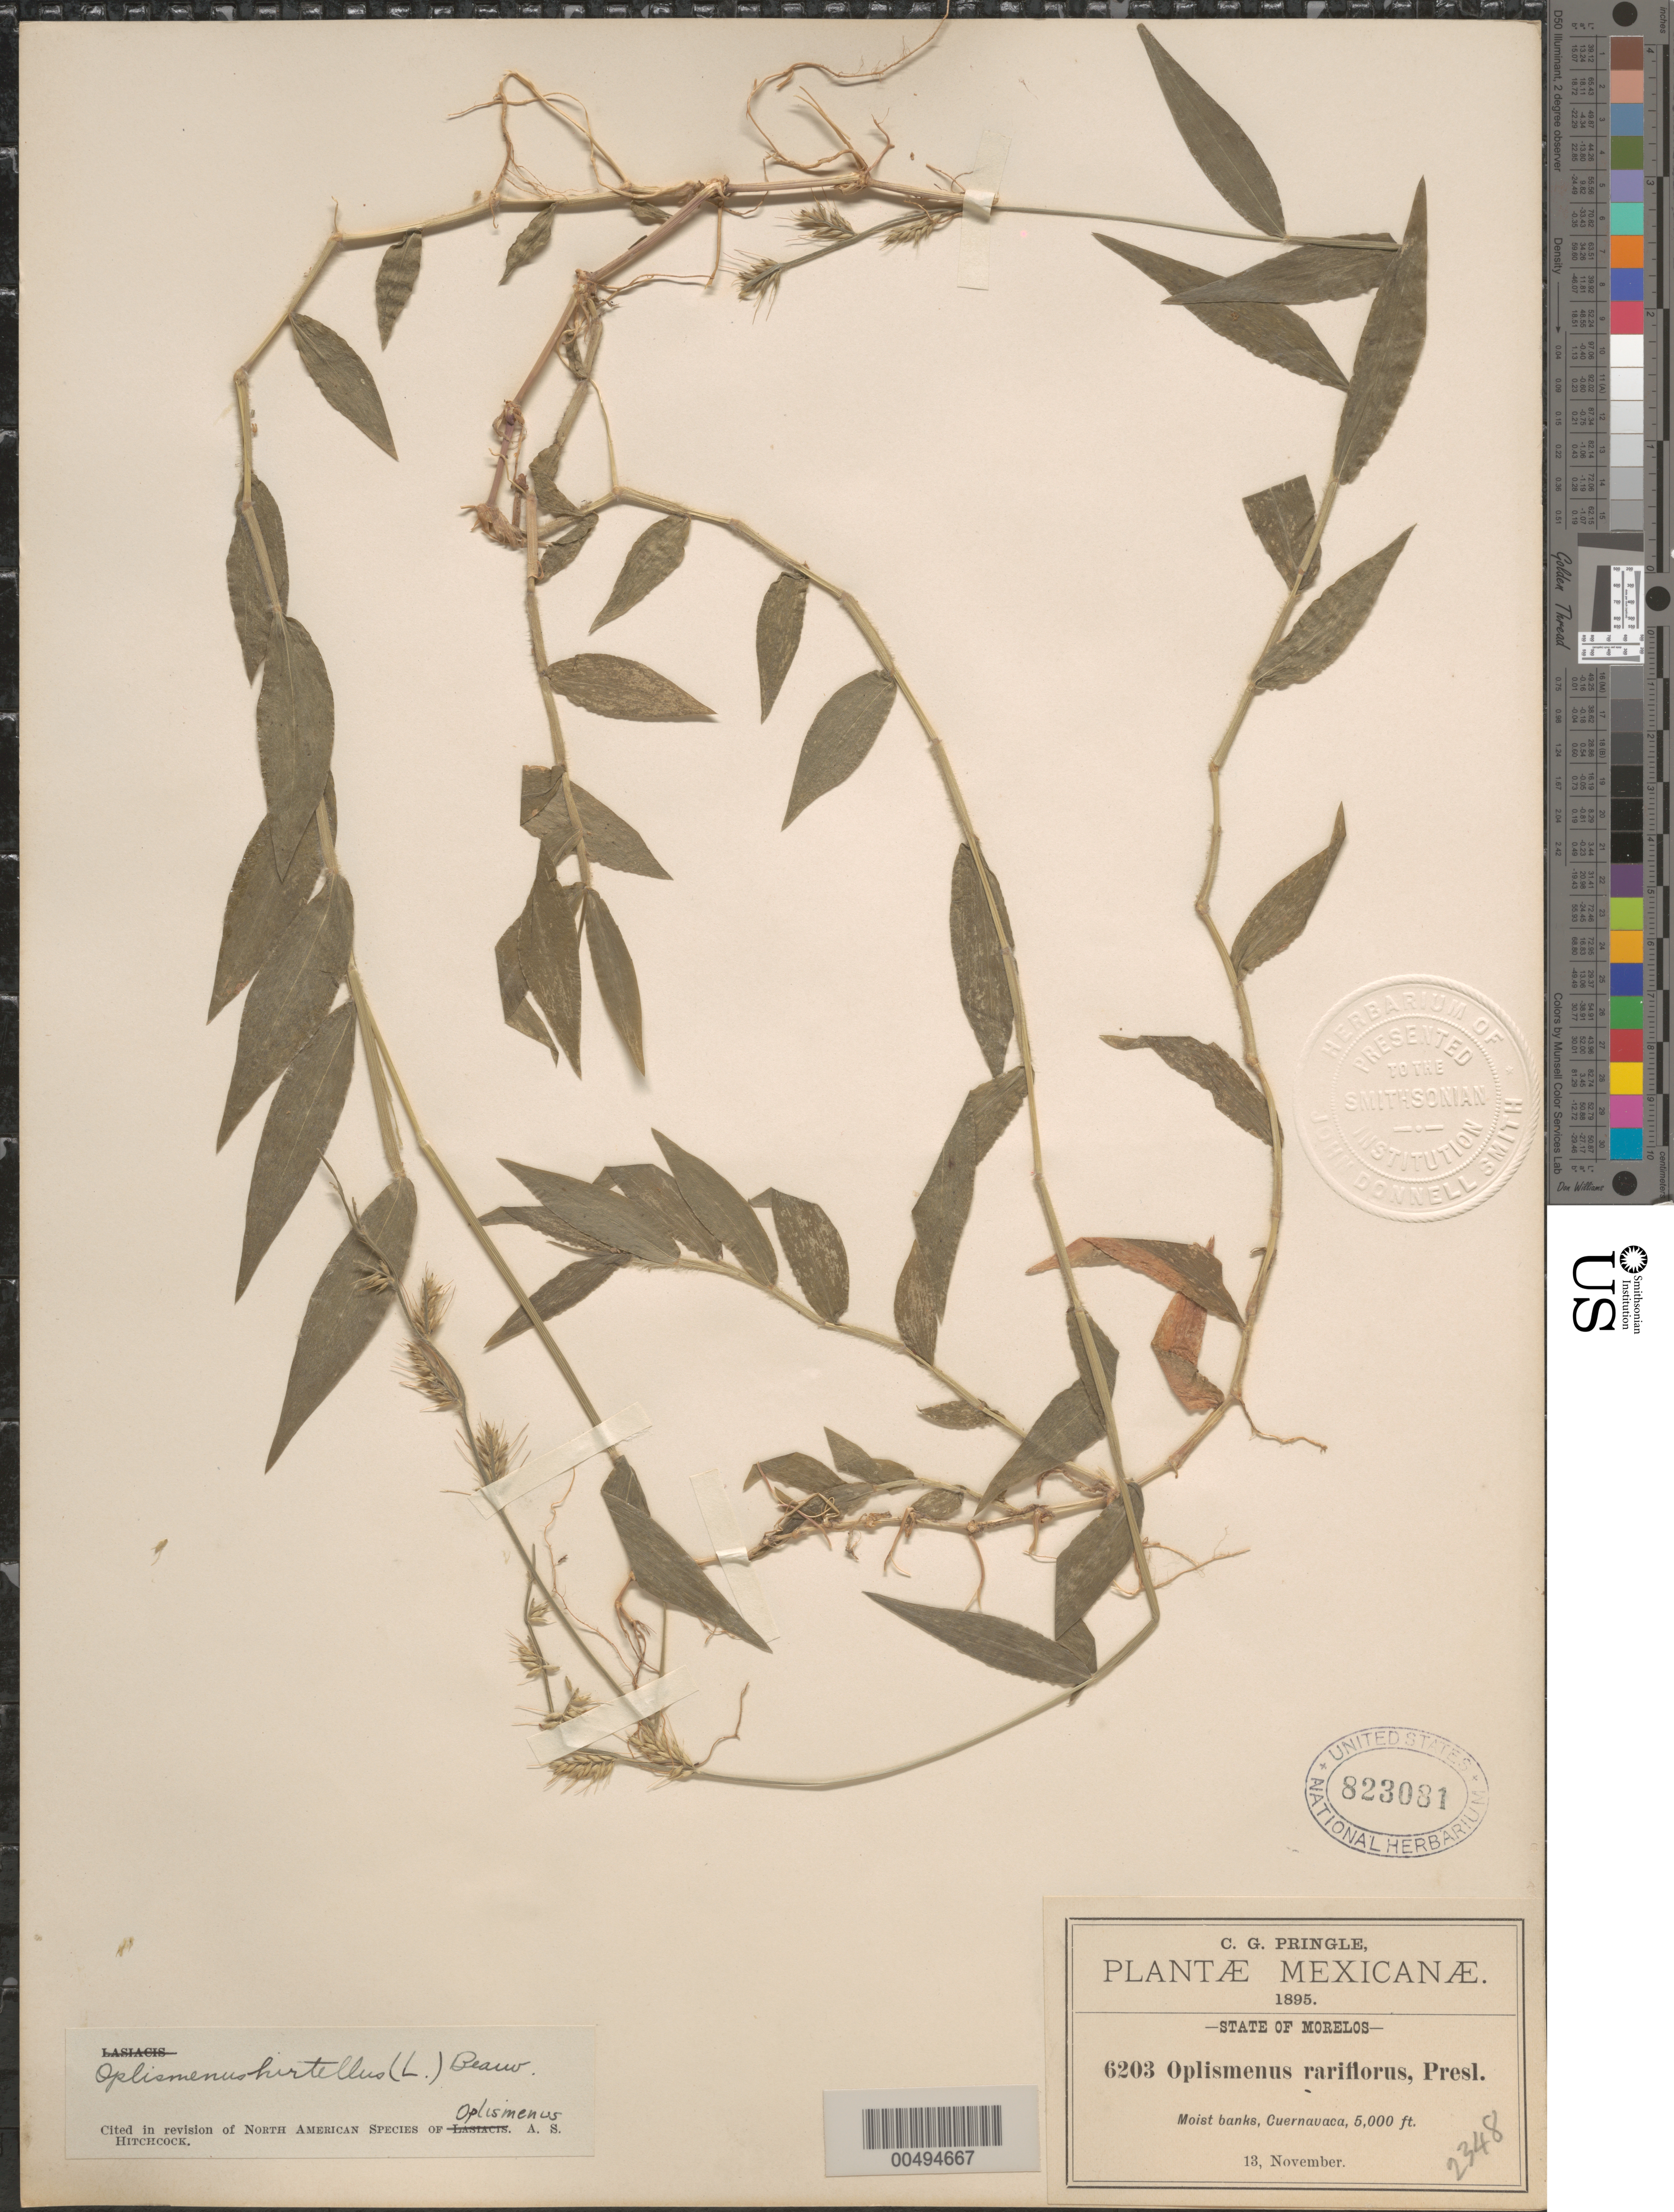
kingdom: Plantae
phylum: Tracheophyta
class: Liliopsida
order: Poales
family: Poaceae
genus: Oplismenus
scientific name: Oplismenus hirtellus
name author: (L.) P. Beauv.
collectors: C. G. Pringle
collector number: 6203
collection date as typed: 13 Nov 1895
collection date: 1895-11-13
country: Mexico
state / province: Morelos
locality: Cuernavaca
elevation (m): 1524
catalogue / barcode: US 823081